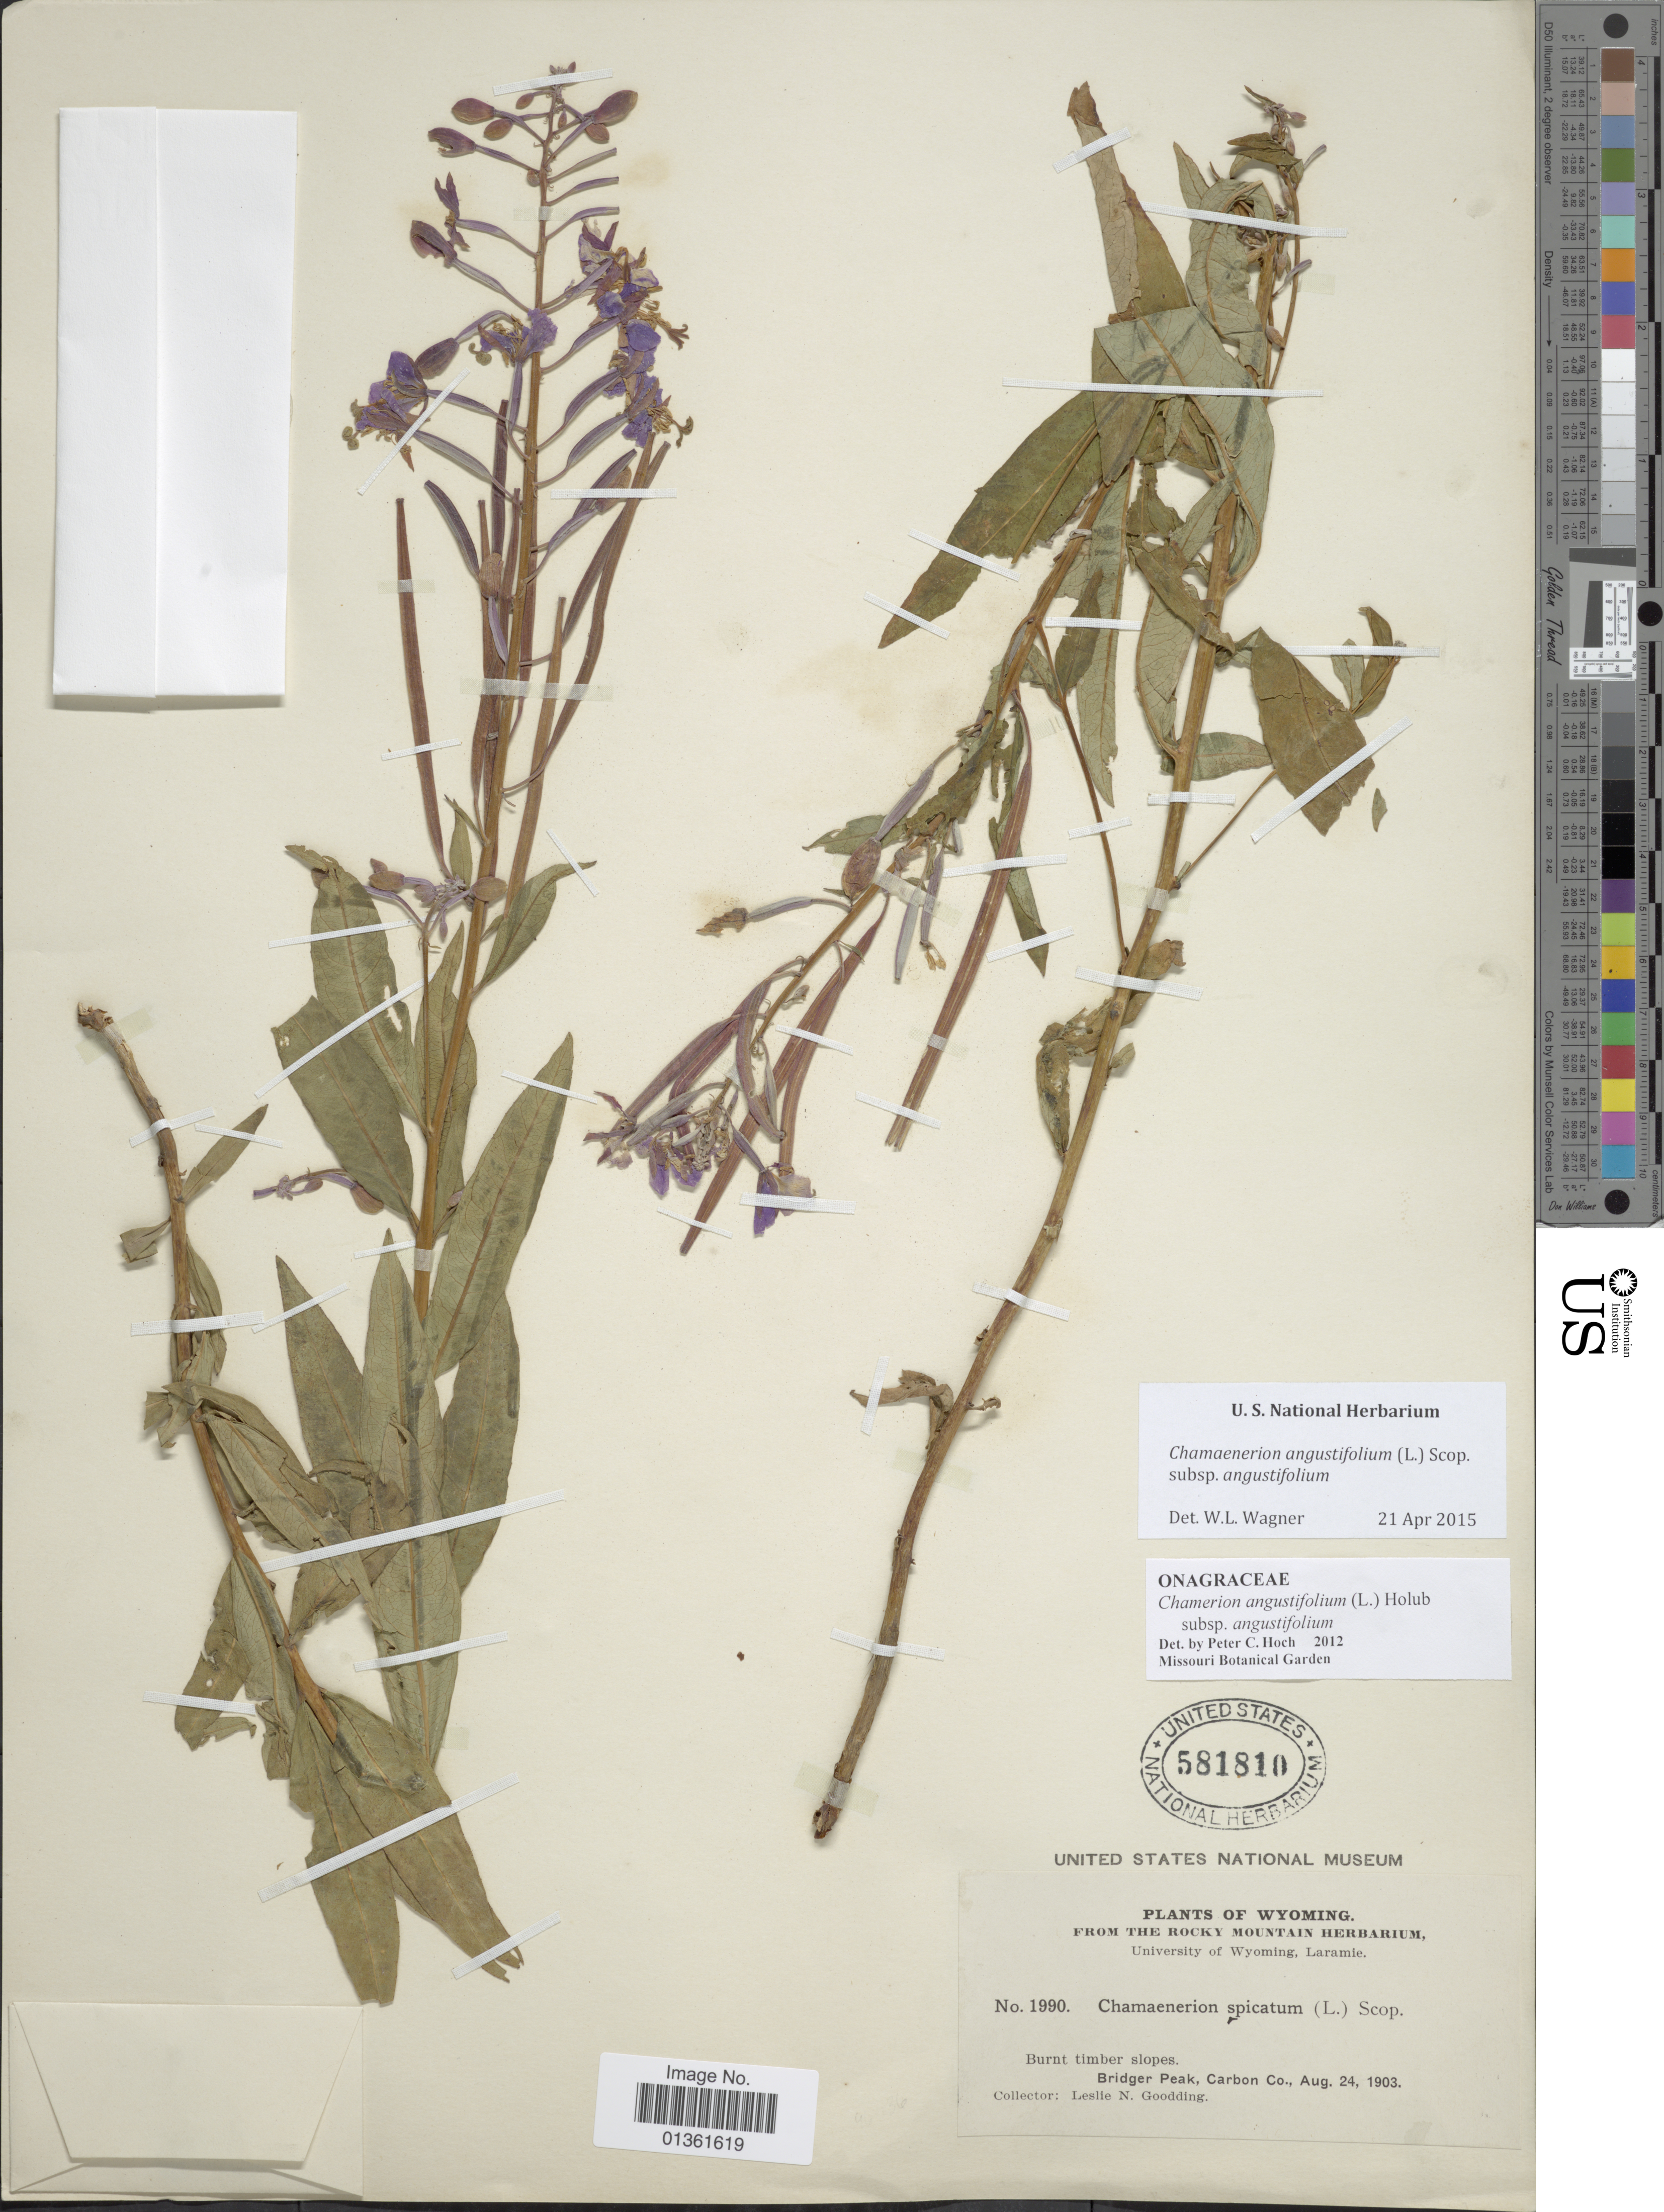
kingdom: Plantae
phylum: Tracheophyta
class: Magnoliopsida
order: Myrtales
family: Onagraceae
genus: Chamaenerion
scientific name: Chamaenerion angustifolium subsp. angustifolium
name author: (L.) Scop.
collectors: L. N. Goodding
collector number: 1990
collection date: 1903-08-24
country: United States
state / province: Wyoming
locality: Bridger Peak, Carbon Co.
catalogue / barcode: US 581810